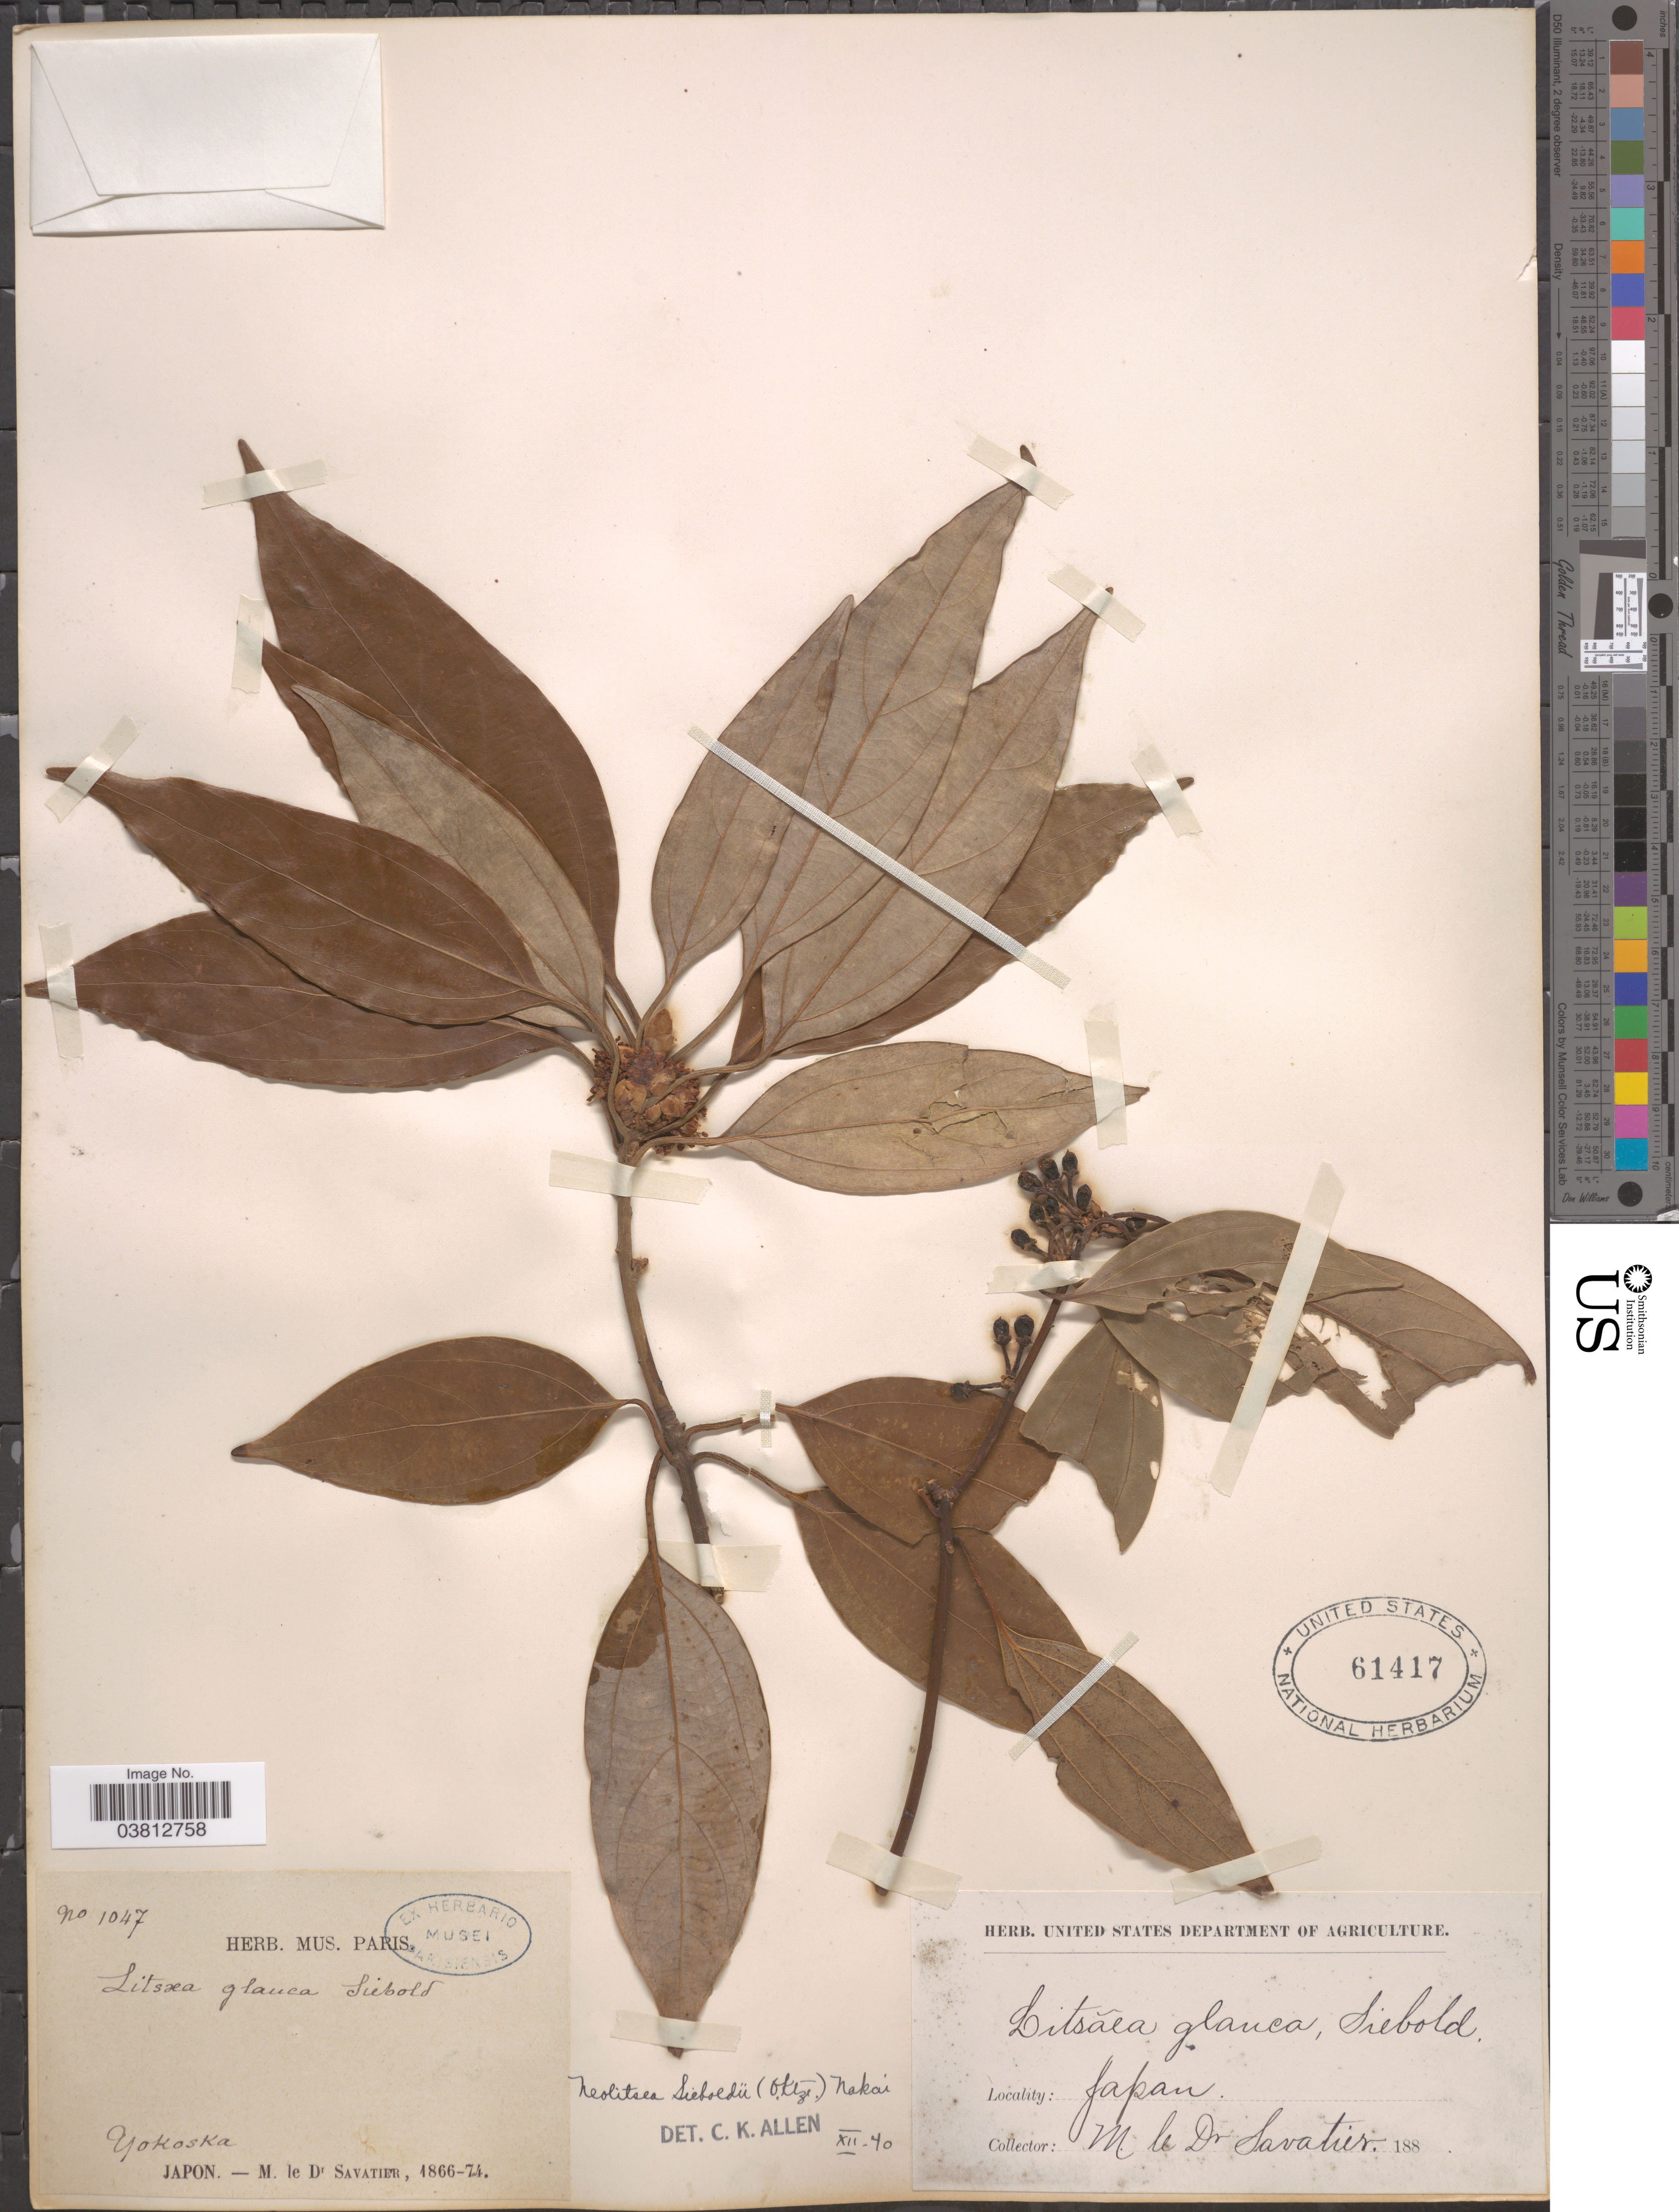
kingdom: Plantae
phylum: Tracheophyta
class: Magnoliopsida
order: Laurales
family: Lauraceae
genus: Neolitsea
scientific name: Neolitsea sericea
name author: (Blume) Koidz.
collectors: M. Savatier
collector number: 1047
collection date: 1866/1874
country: Japan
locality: Yokoska.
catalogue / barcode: US 61417